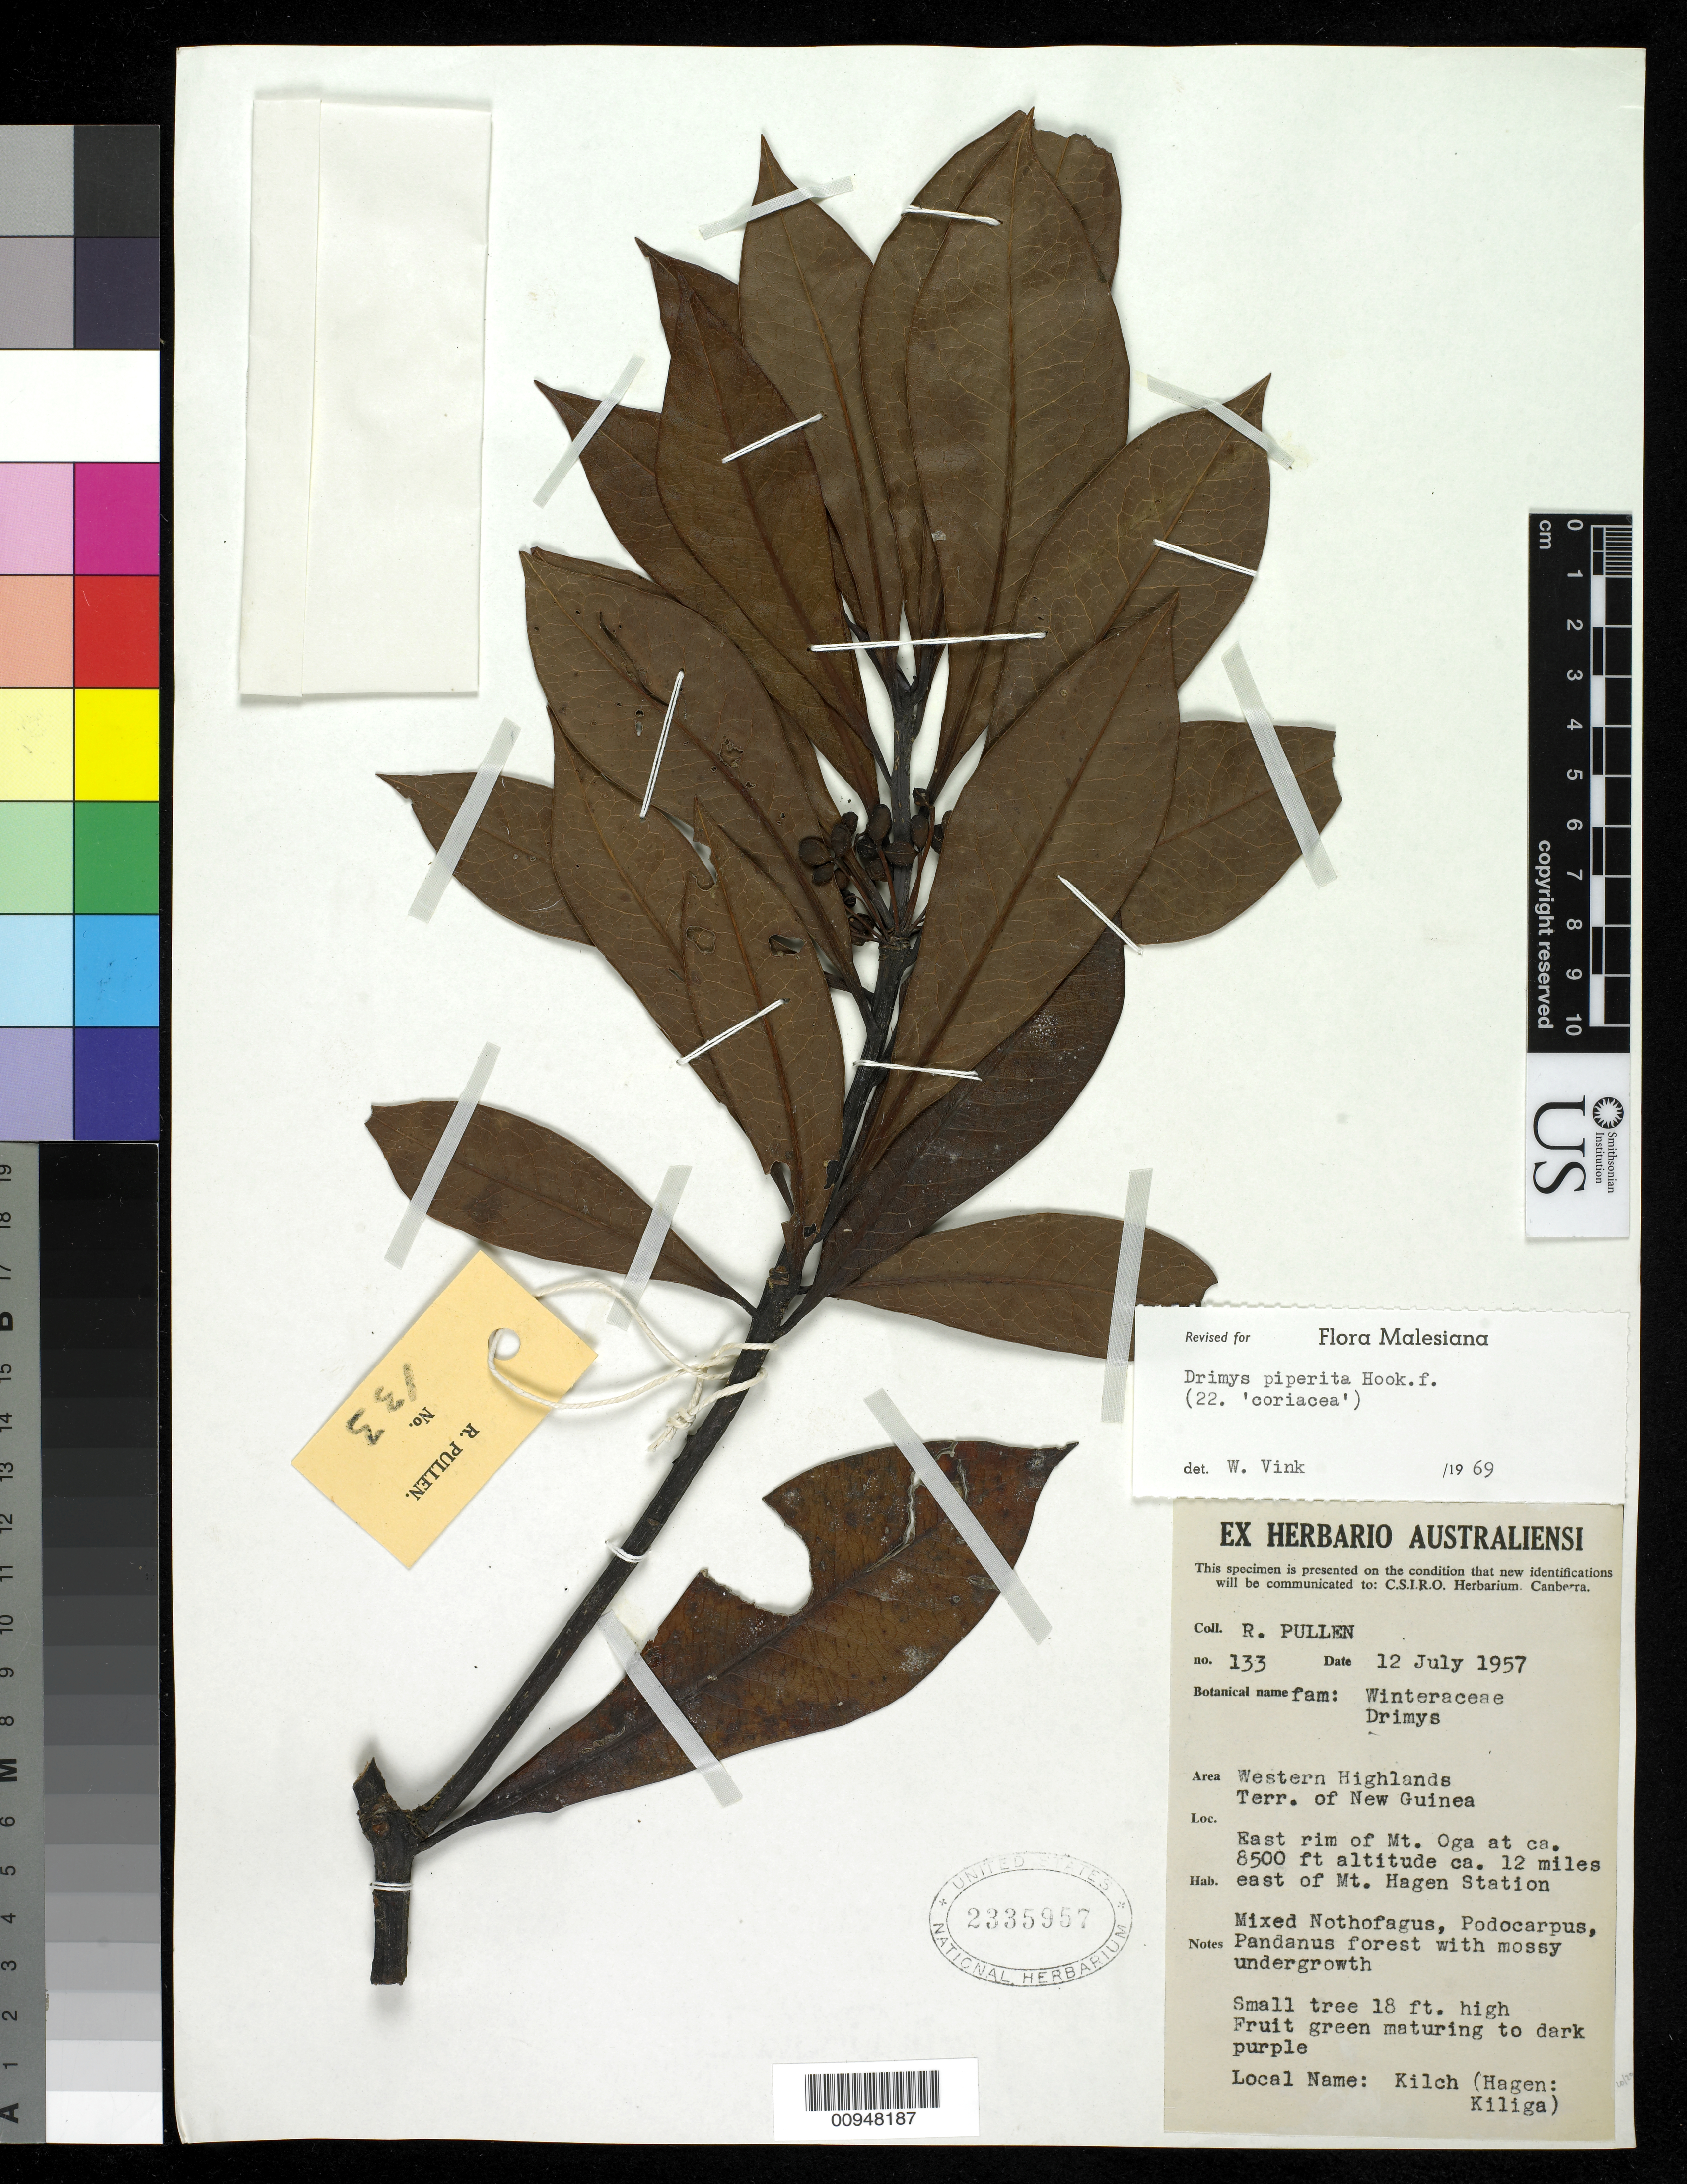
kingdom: Plantae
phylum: Tracheophyta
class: Magnoliopsida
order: Canellales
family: Winteraceae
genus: Tasmannia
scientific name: Tasmannia piperita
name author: (Hook. f.) Miers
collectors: R. Pullen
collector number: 133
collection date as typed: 12 Jul 1957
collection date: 1957-07-12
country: Papua New Guinea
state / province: Western Highlands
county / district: Mount Hagen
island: New Guinea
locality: East rim of Mt. Oga, c. 12 miles E of Mt. Hagen Station.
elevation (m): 2591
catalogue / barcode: US 2335957